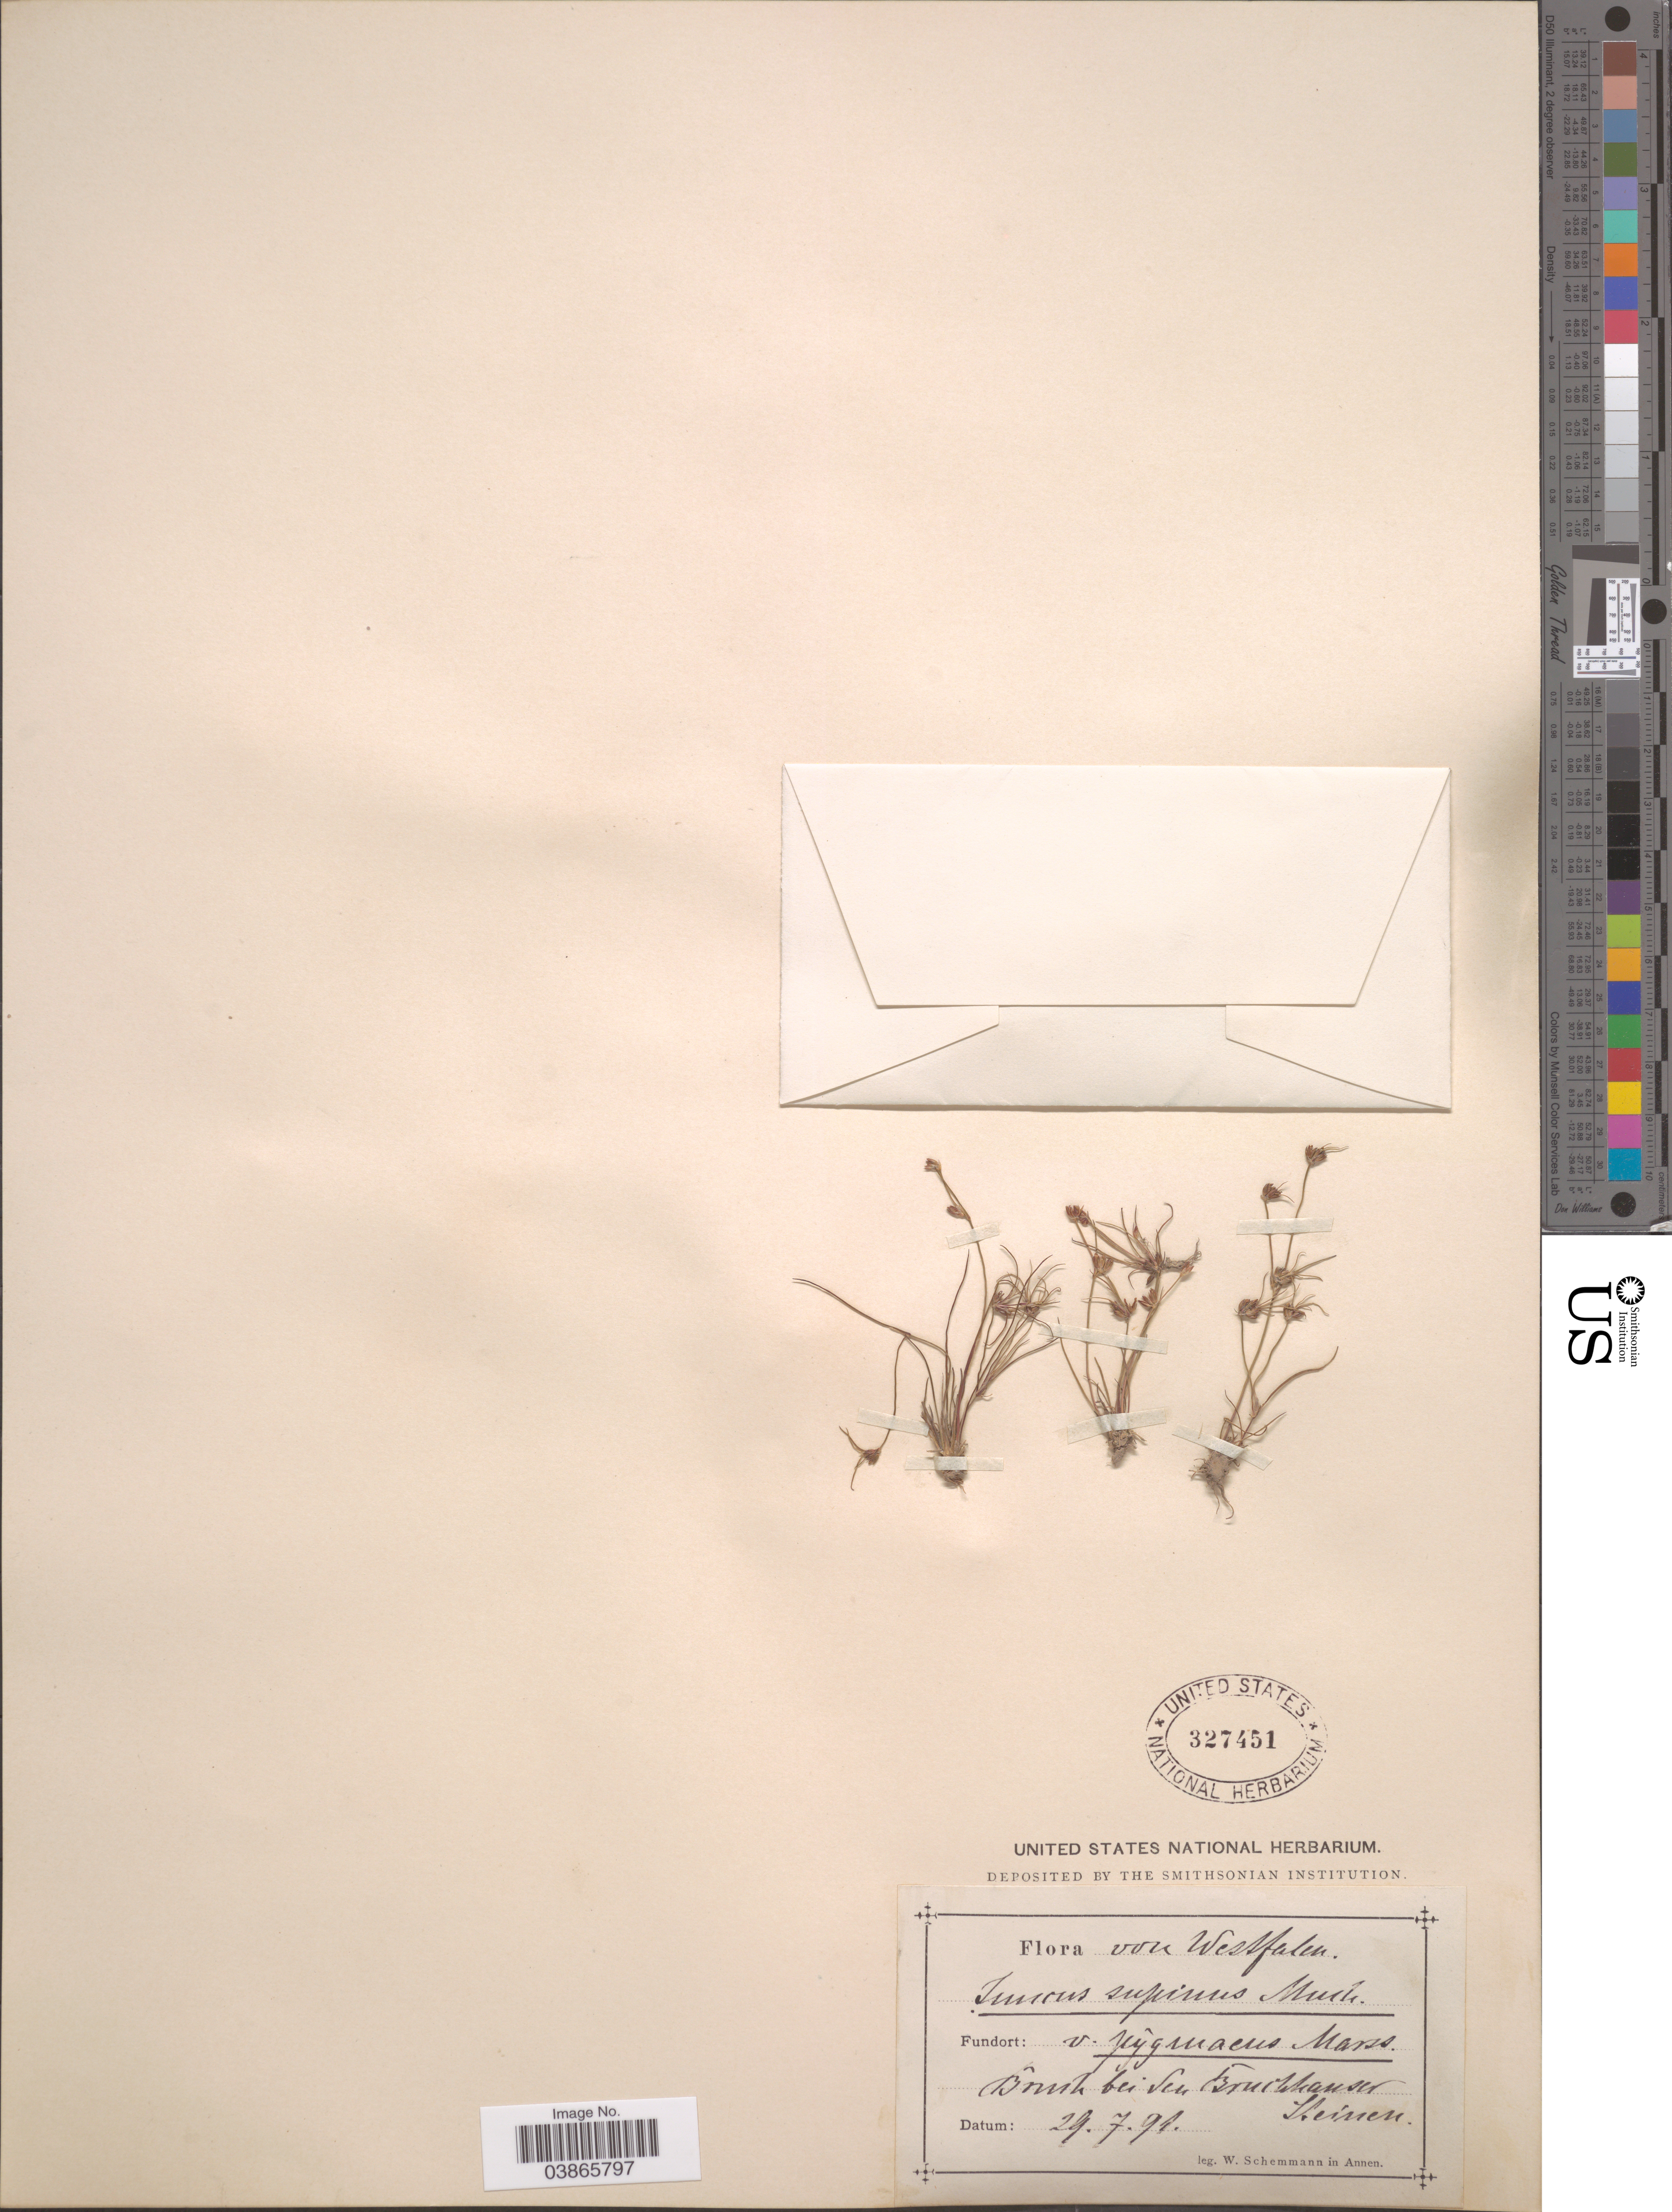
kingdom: Plantae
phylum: Tracheophyta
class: Liliopsida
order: Poales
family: Juncaceae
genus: Juncus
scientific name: Juncus supinus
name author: Moench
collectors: W. Schemmann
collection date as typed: Transcribed d/m/y: 29/7/91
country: Germany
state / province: Nordrhein-Westfalen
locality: Westfalen. Bruch bei den Bruchhauser Steinen.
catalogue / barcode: US 327451